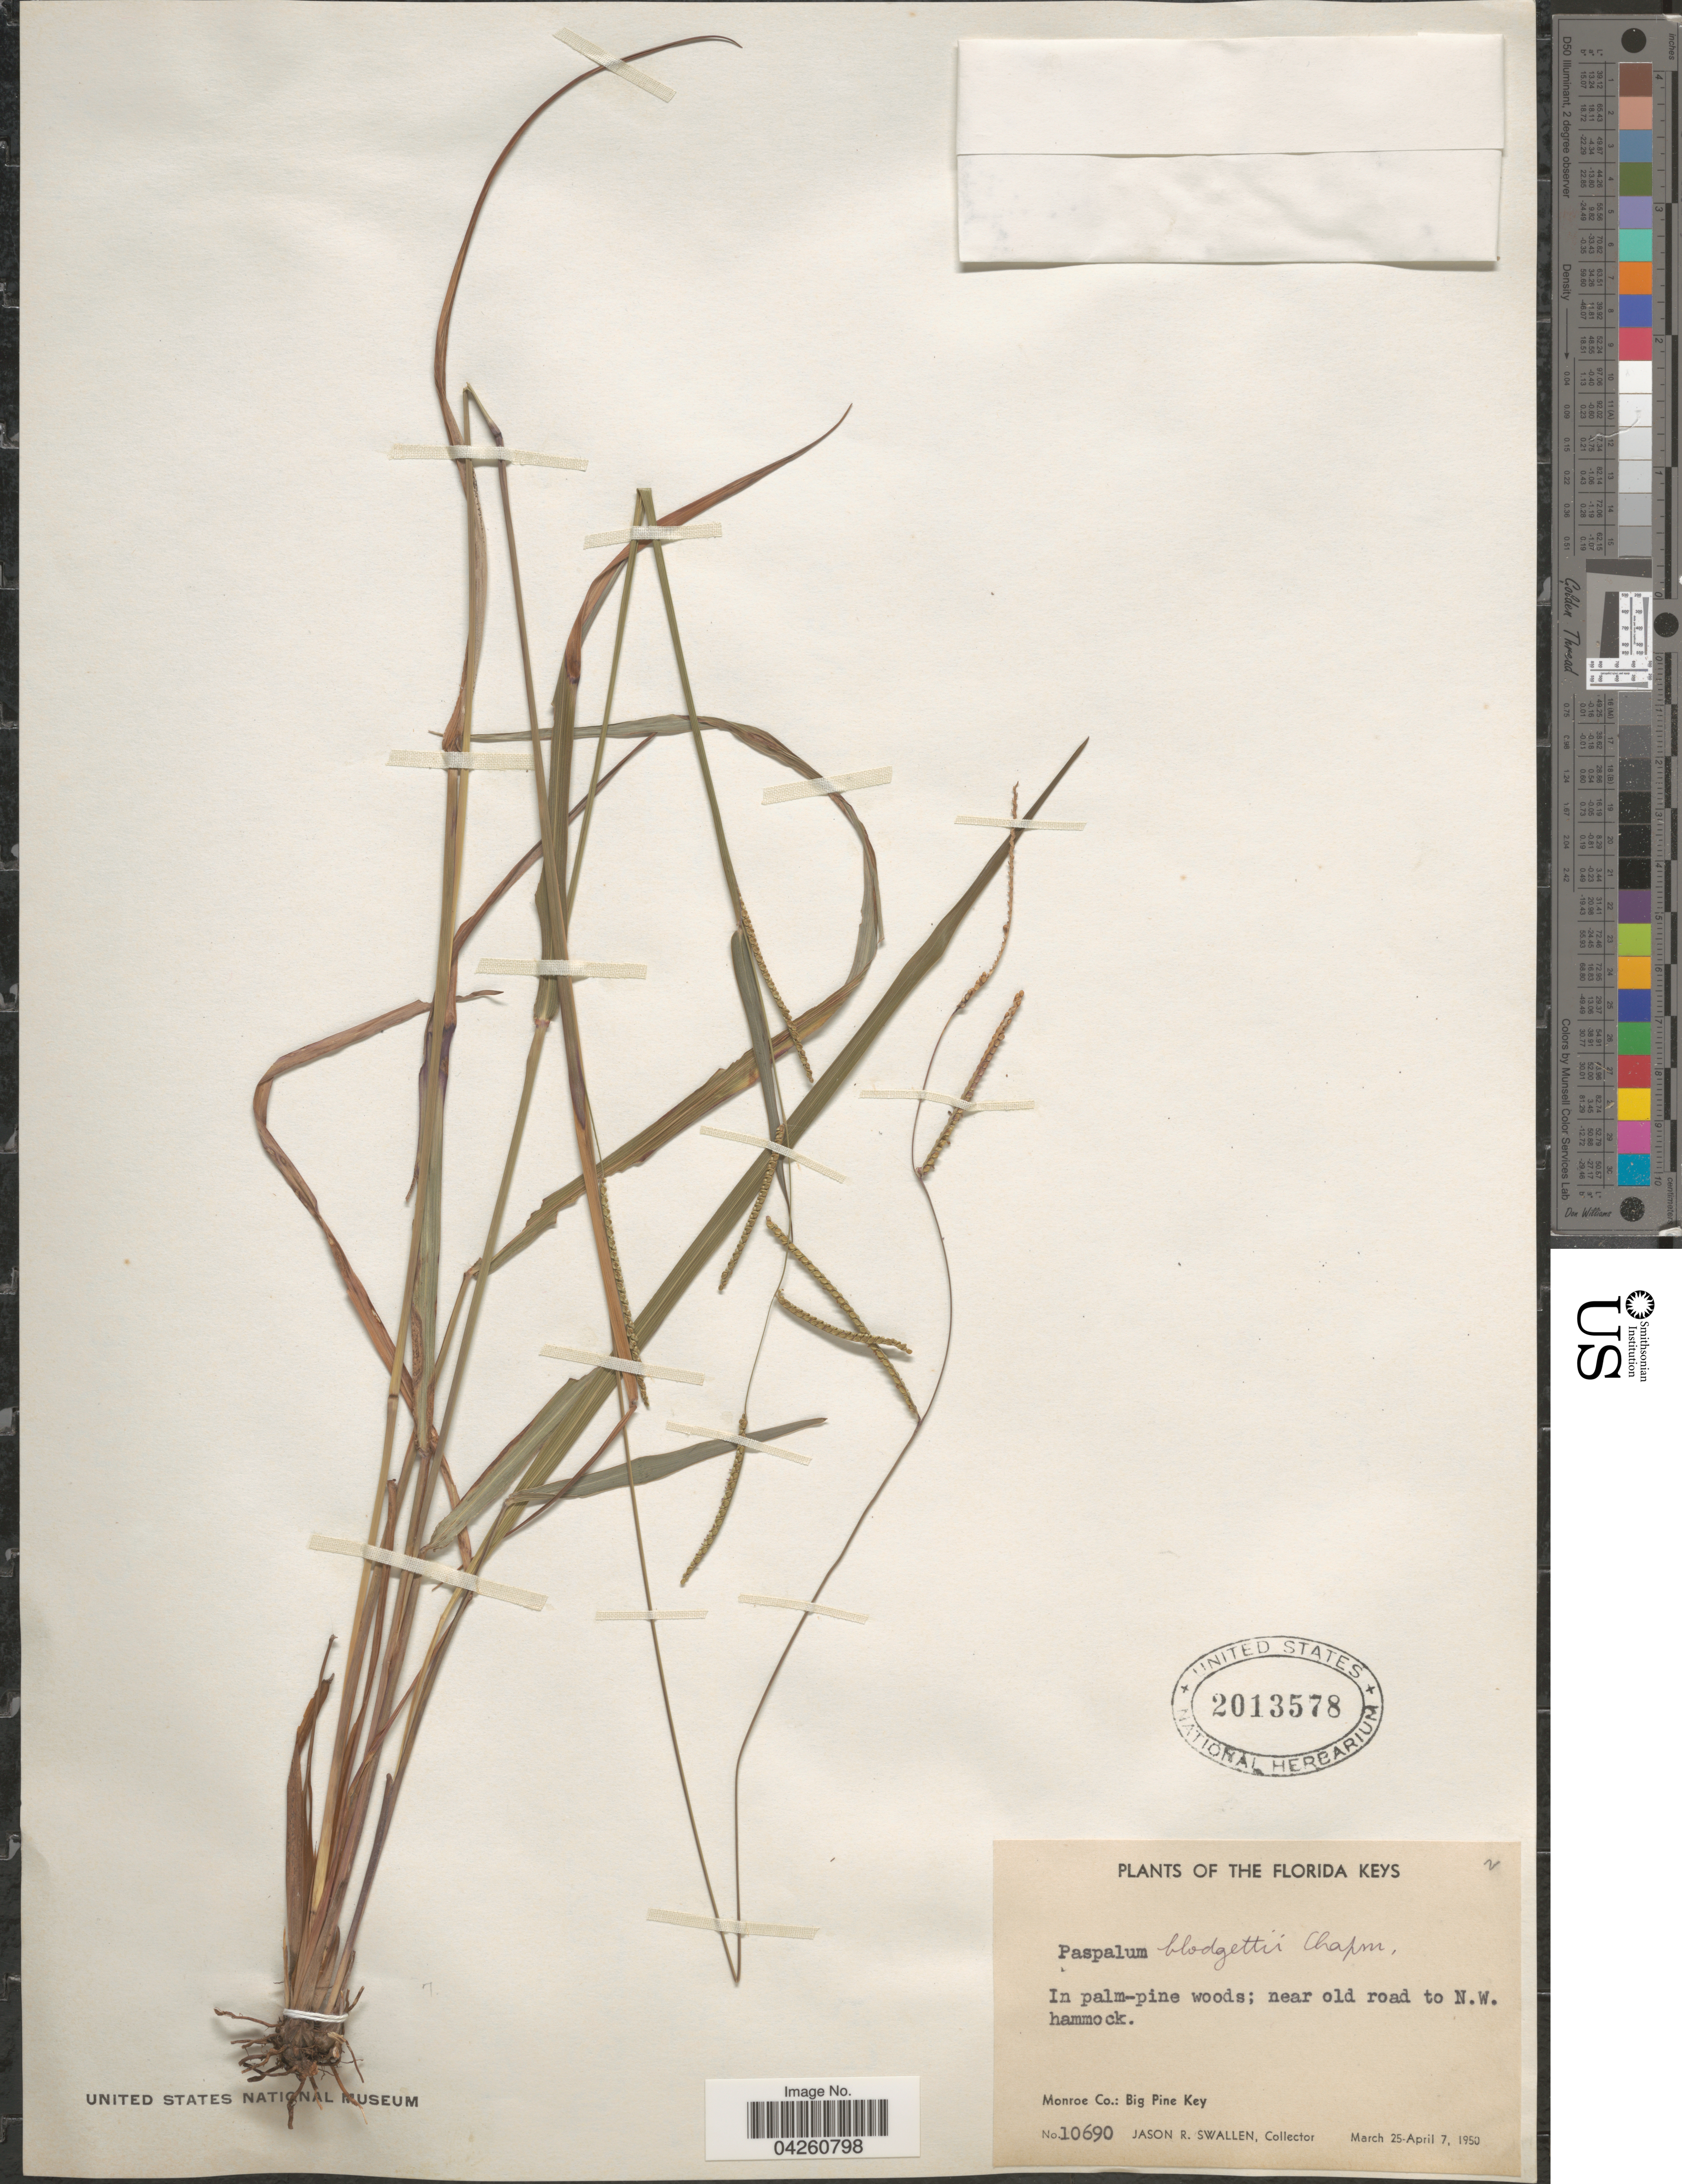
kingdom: Plantae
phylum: Tracheophyta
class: Liliopsida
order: Poales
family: Poaceae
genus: Paspalum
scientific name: Paspalum caespitosum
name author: Flüggé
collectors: J. R. Swallen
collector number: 10690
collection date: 1950-03-25/1950-04-07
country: United States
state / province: Florida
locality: Florida Keys. In palm-pine woods; near old road to N.W. hammock. Monroe Co.: Big Pine Key.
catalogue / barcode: US 2013578